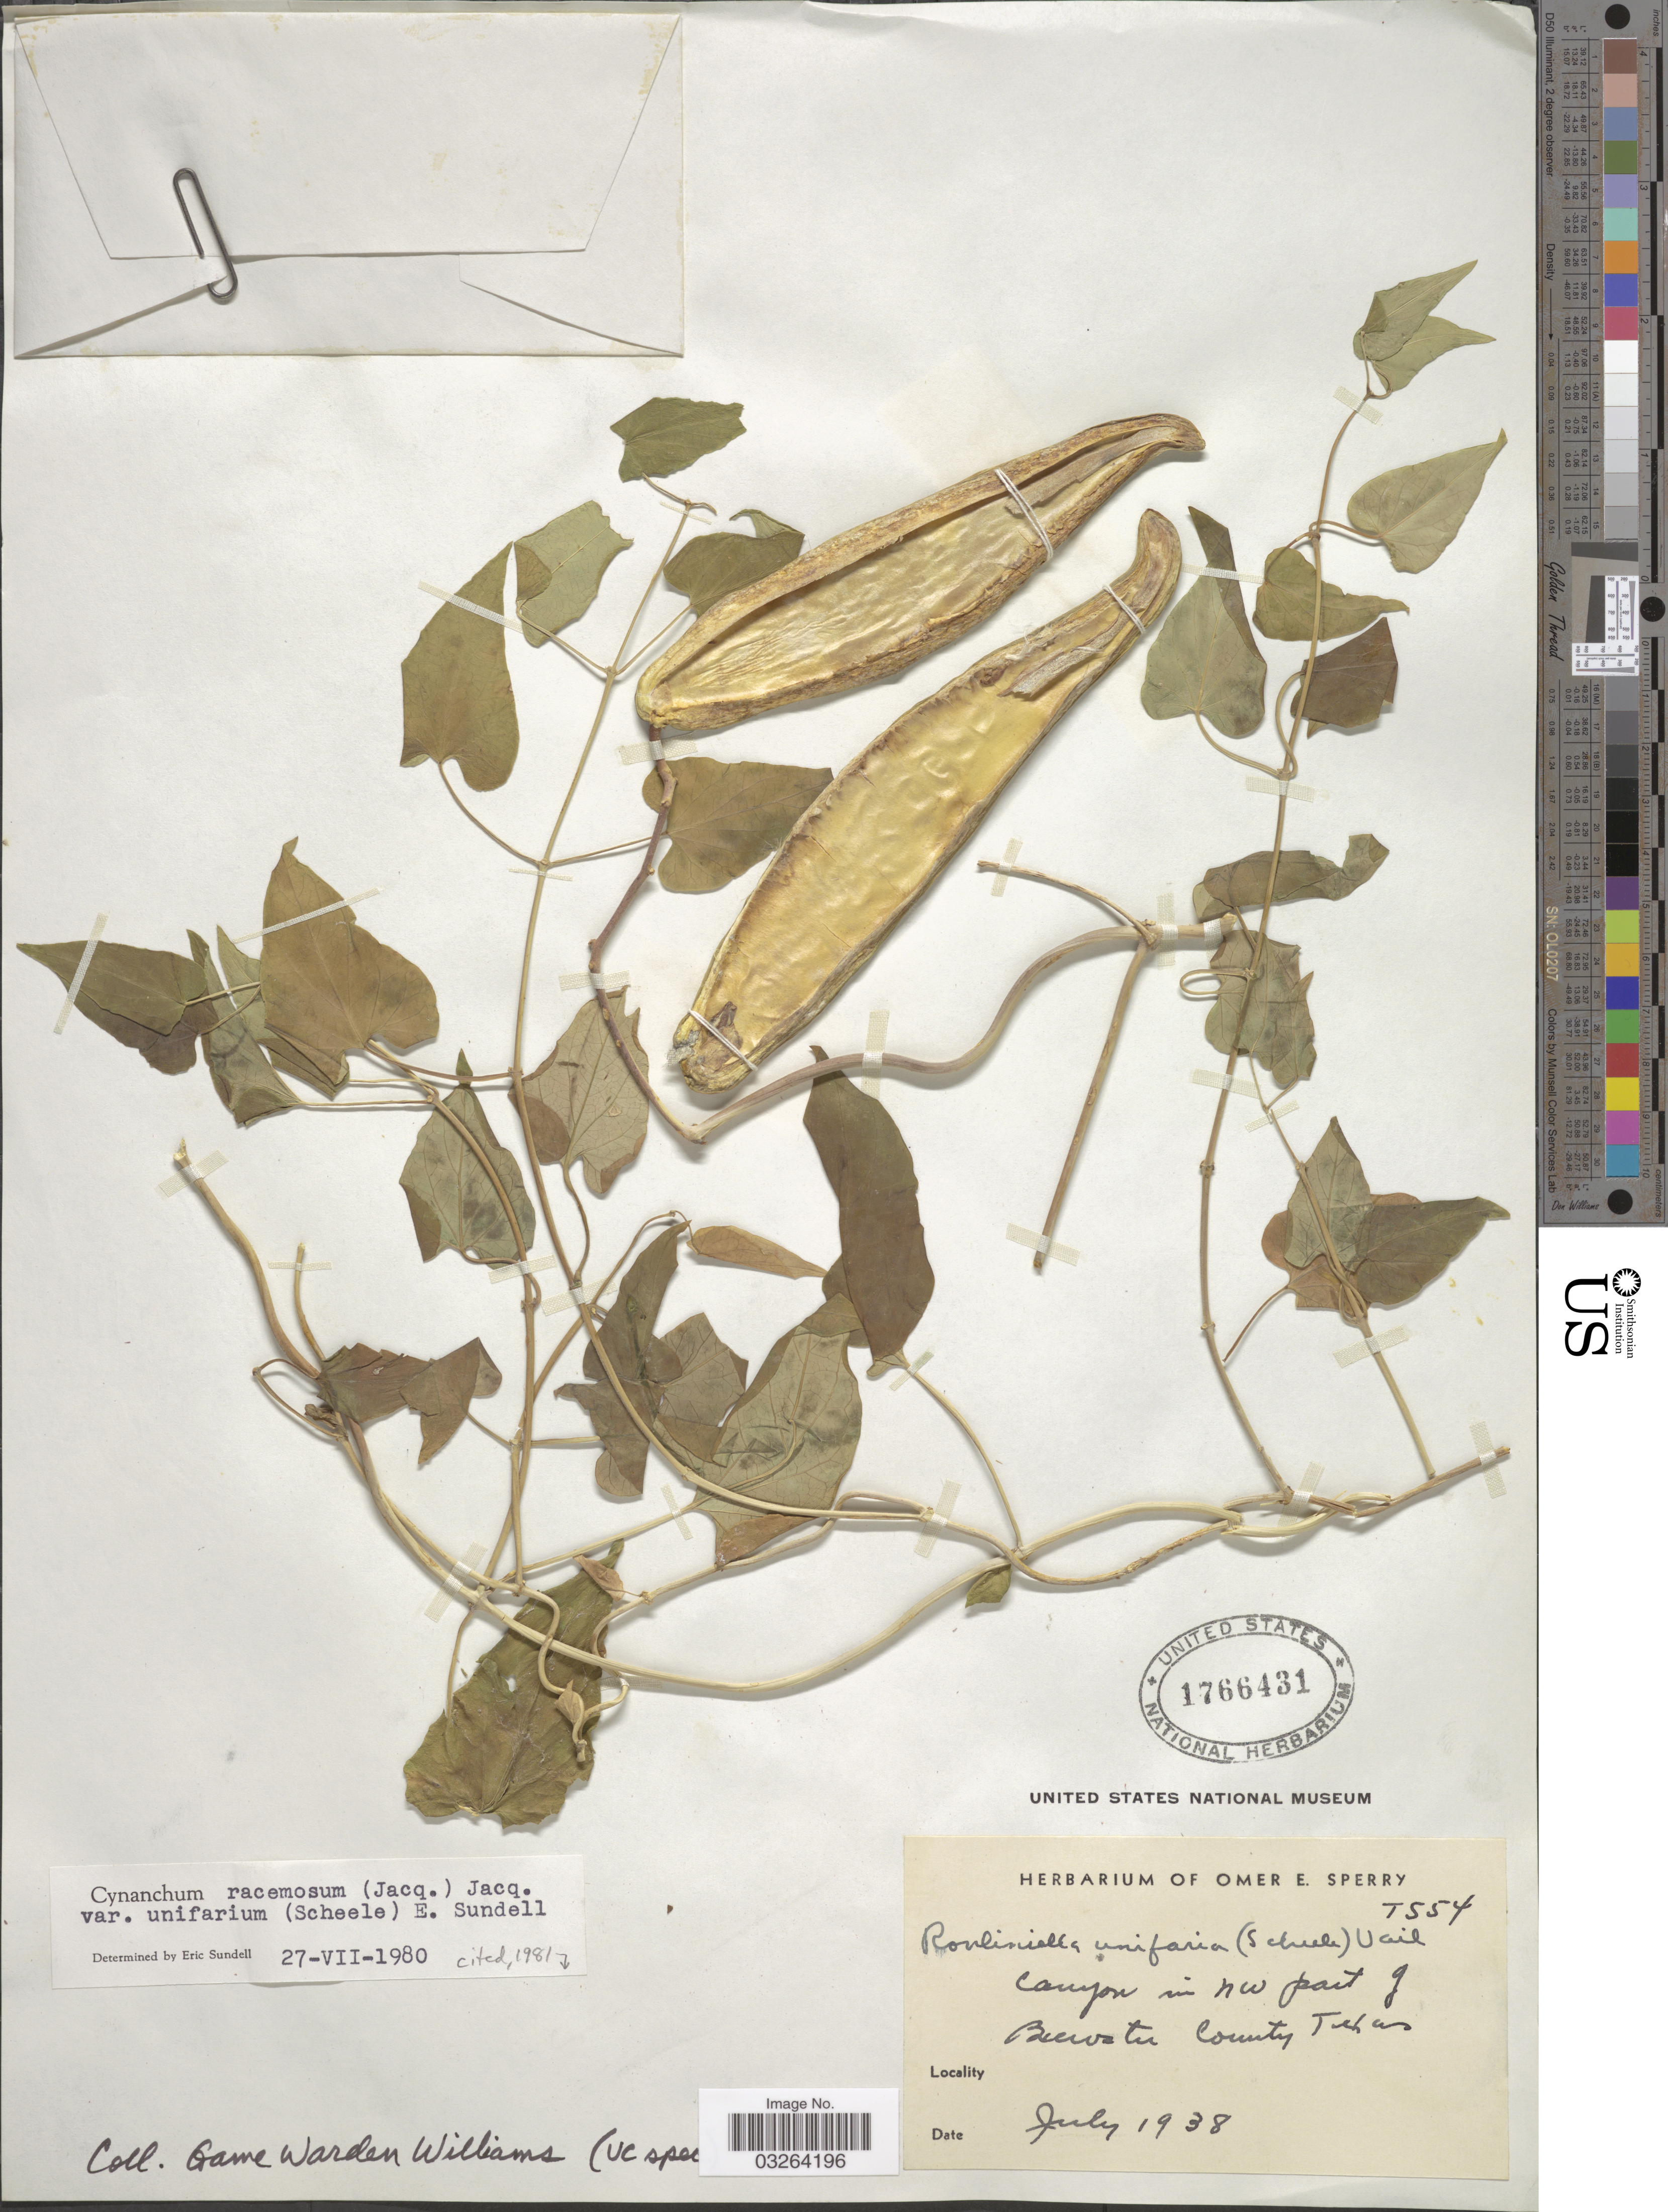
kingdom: Plantae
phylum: Tracheophyta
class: Magnoliopsida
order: Gentianales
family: Apocynaceae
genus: Cynanchum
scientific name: Cynanchum racemosum var. unifarium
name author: (Scheele) Sundell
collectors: ex. herb. Omer E. Sperry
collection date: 1938-07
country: United States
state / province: Texas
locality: Canyon in N W part of Brewster County.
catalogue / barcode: US 1766431